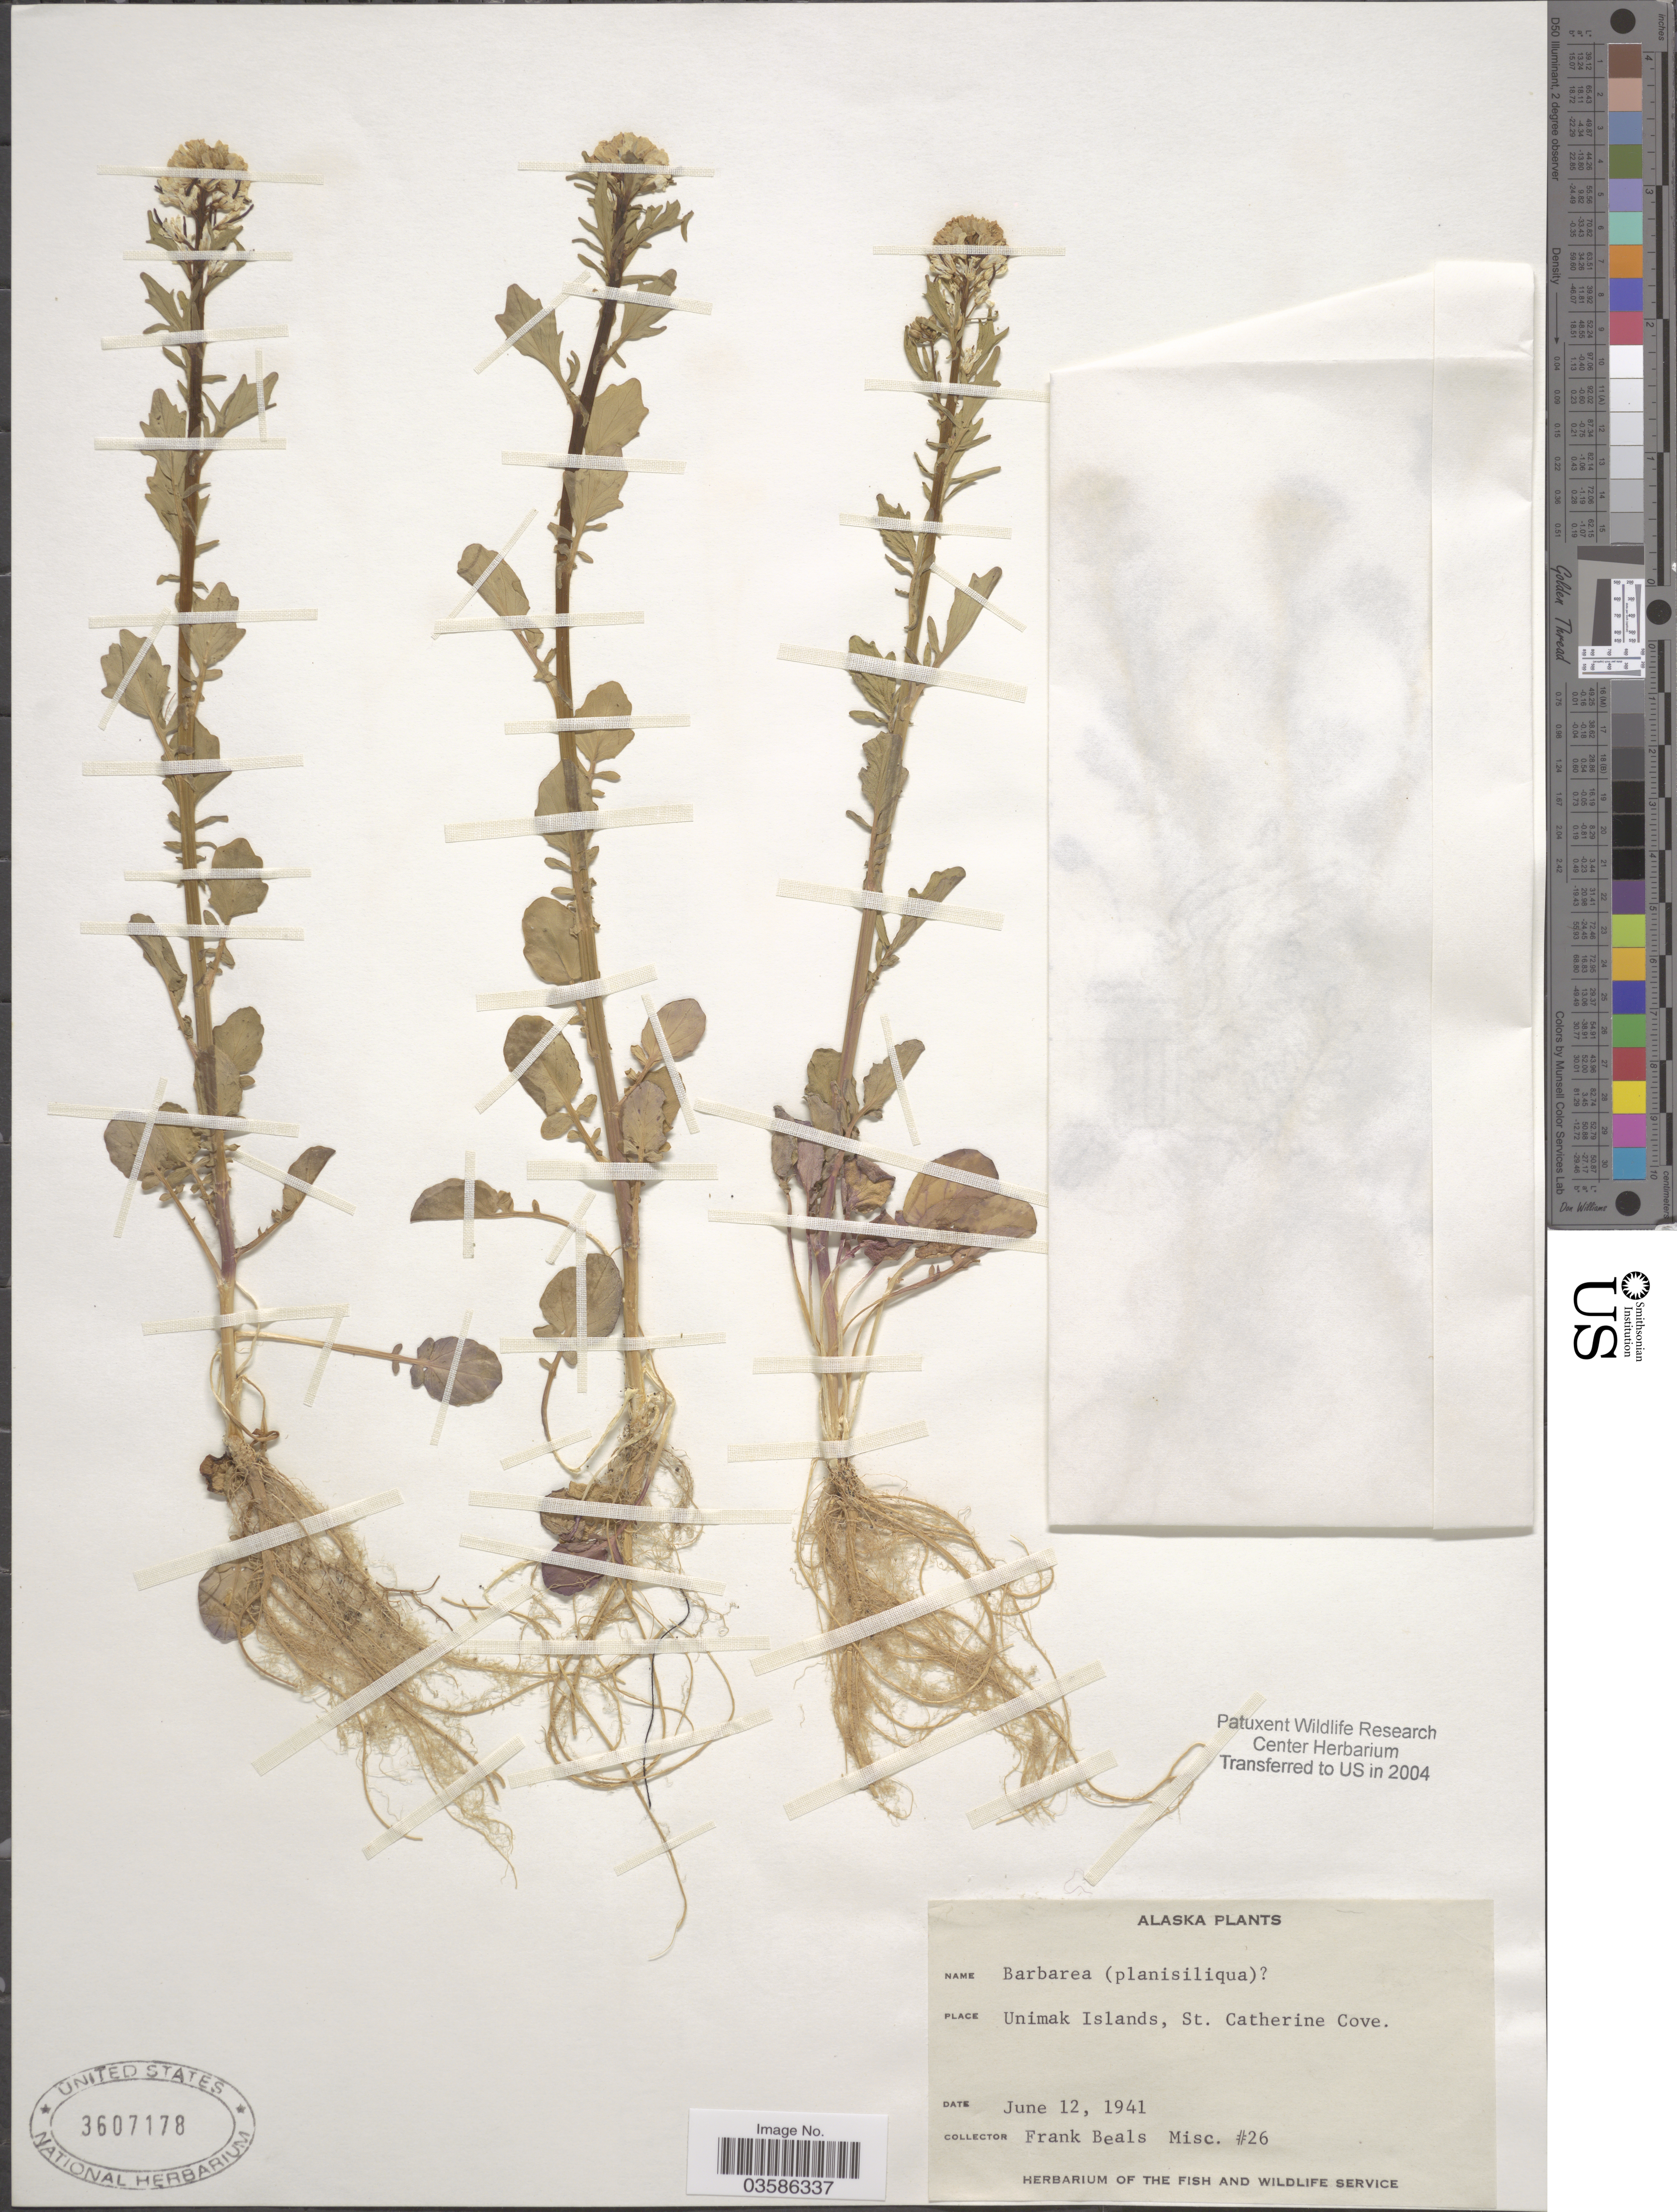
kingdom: Plantae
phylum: Tracheophyta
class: Magnoliopsida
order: Brassicales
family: Brassicaceae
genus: Barbarea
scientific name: Barbarea planisiliqua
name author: Trautv. & C.A. Mey.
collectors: F. Beals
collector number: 26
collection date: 1941-06-12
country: United States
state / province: Alaska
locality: Unimak Islands, St. Catherine Cove.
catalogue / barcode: US 3607178